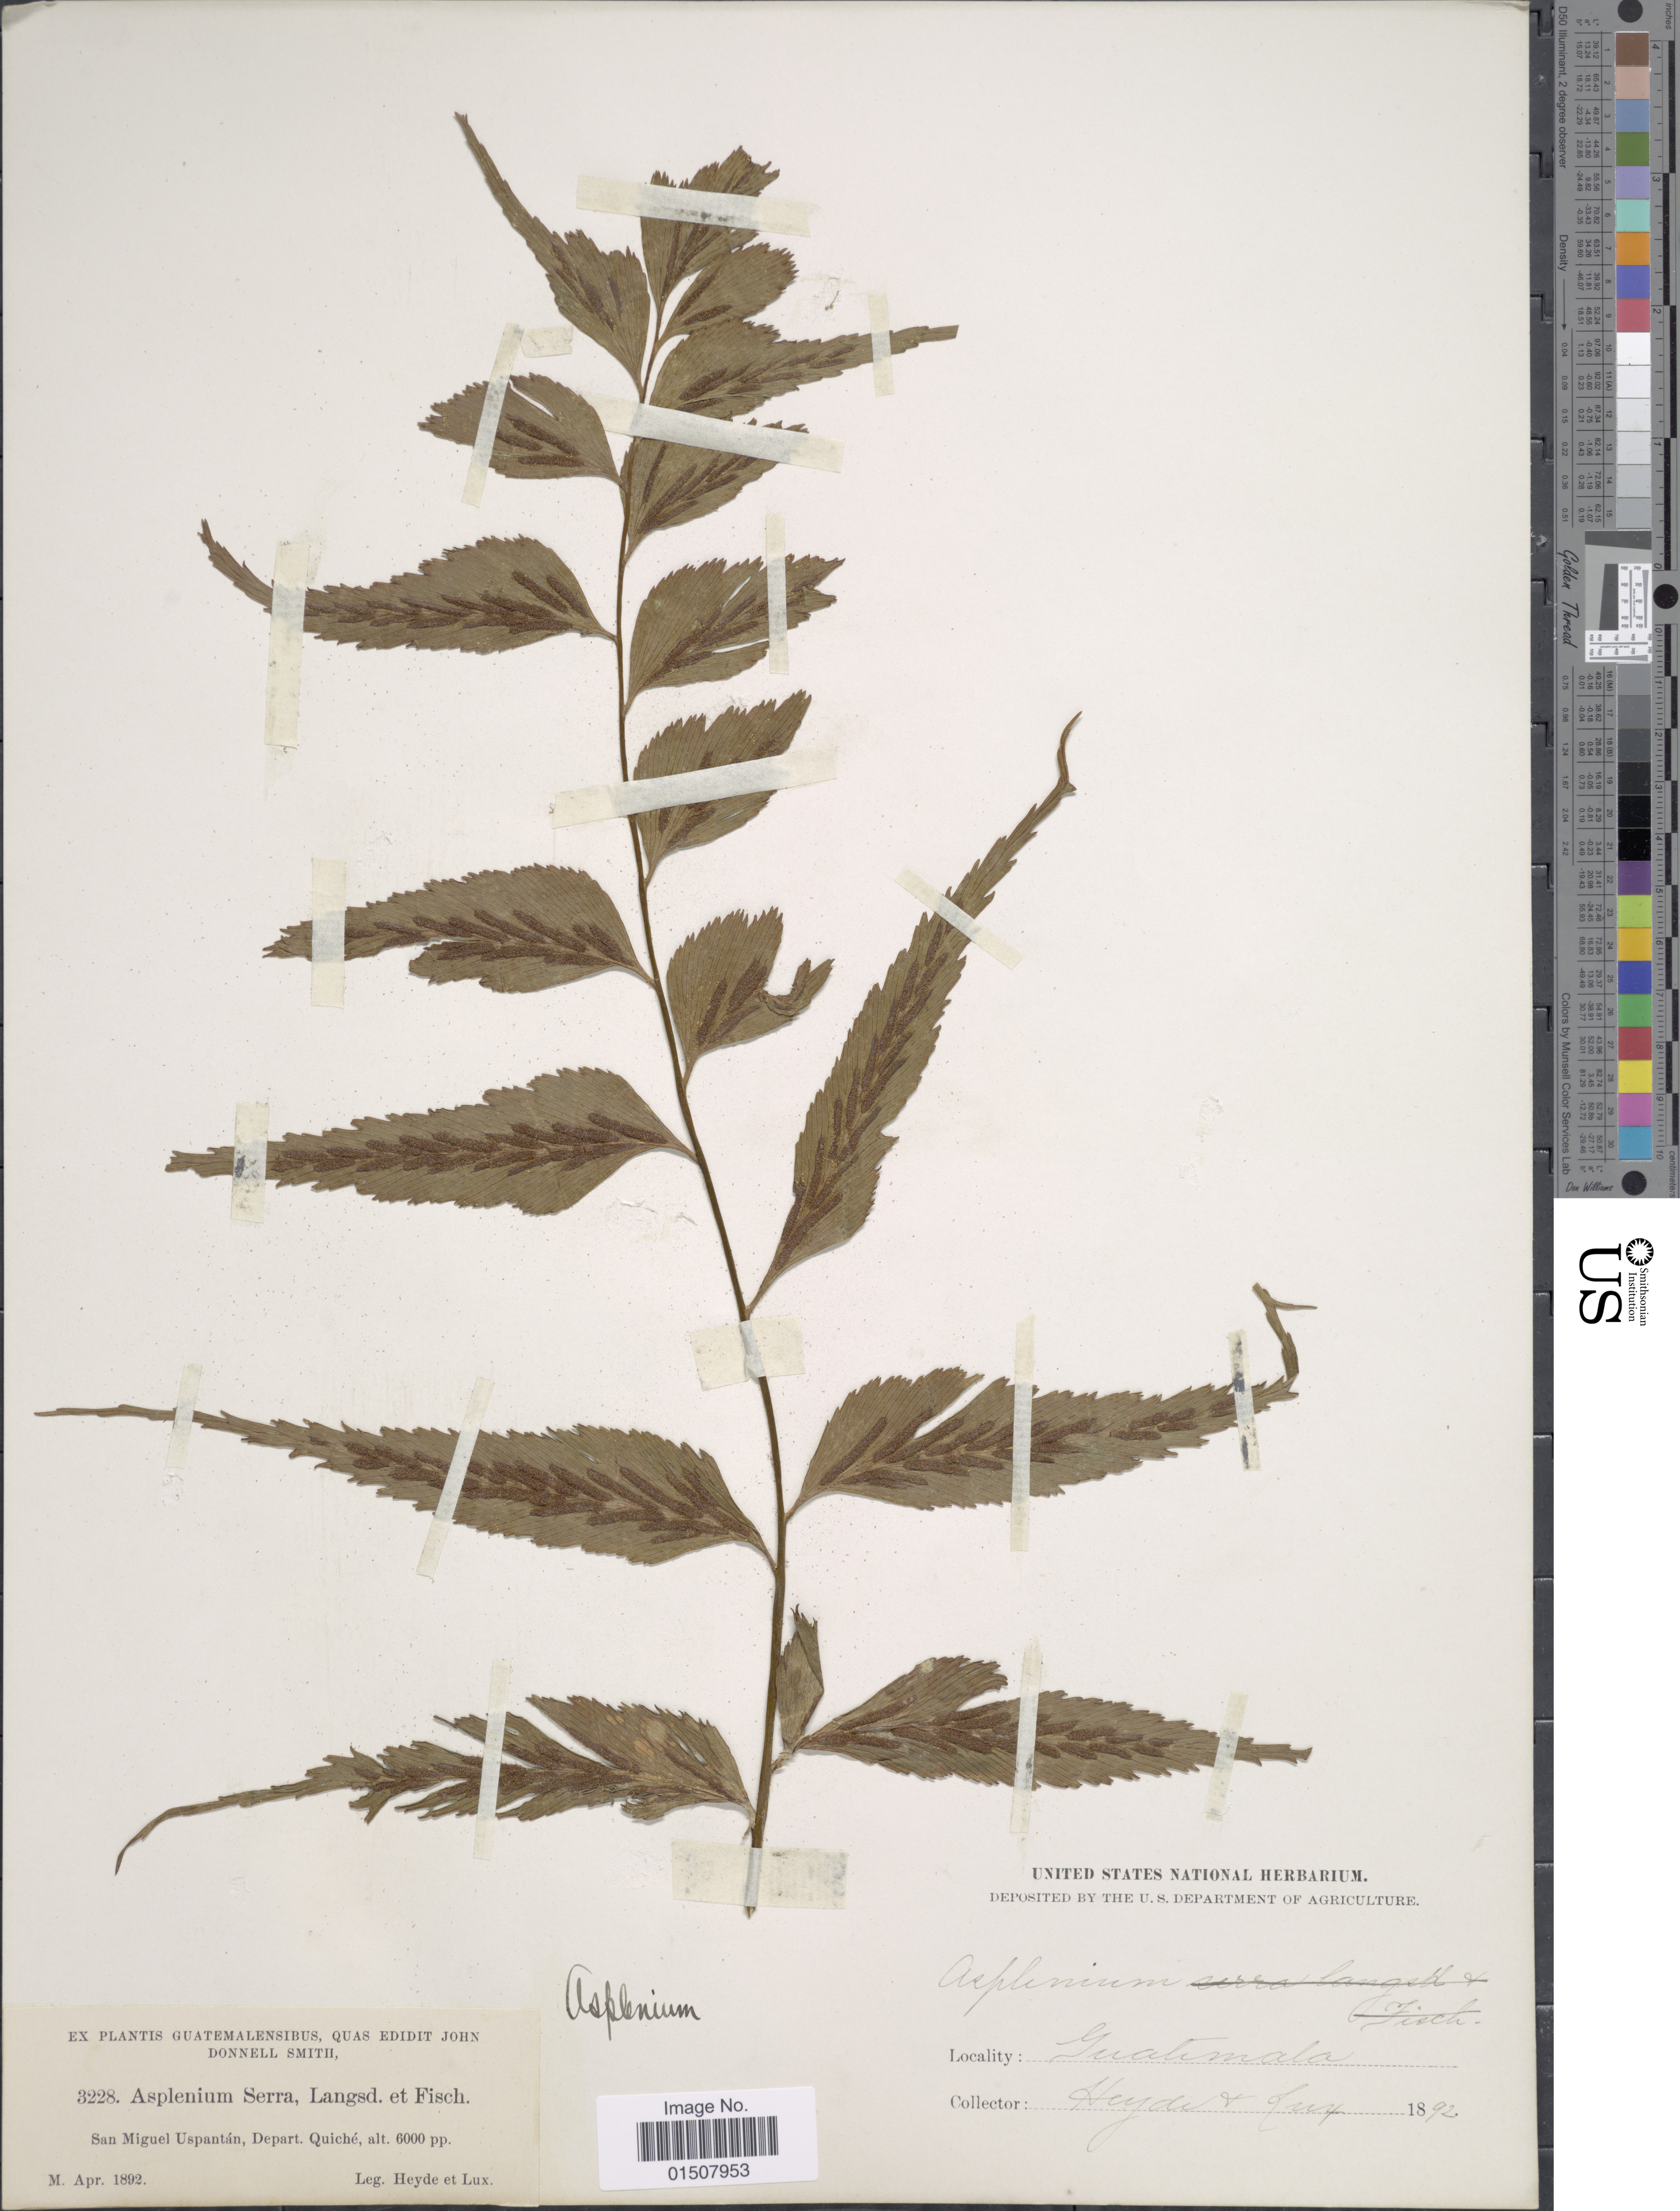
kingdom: Plantae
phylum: Tracheophyta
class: Polypodiopsida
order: Polypodiales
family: Aspleniaceae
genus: Asplenium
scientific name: Asplenium serra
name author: Langsd. & Fisch.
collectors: Heyde & Lux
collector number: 3228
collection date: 1892-05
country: Guatemala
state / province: El Quiché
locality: San Miguel Uspantan, Depart Quiche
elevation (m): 1829